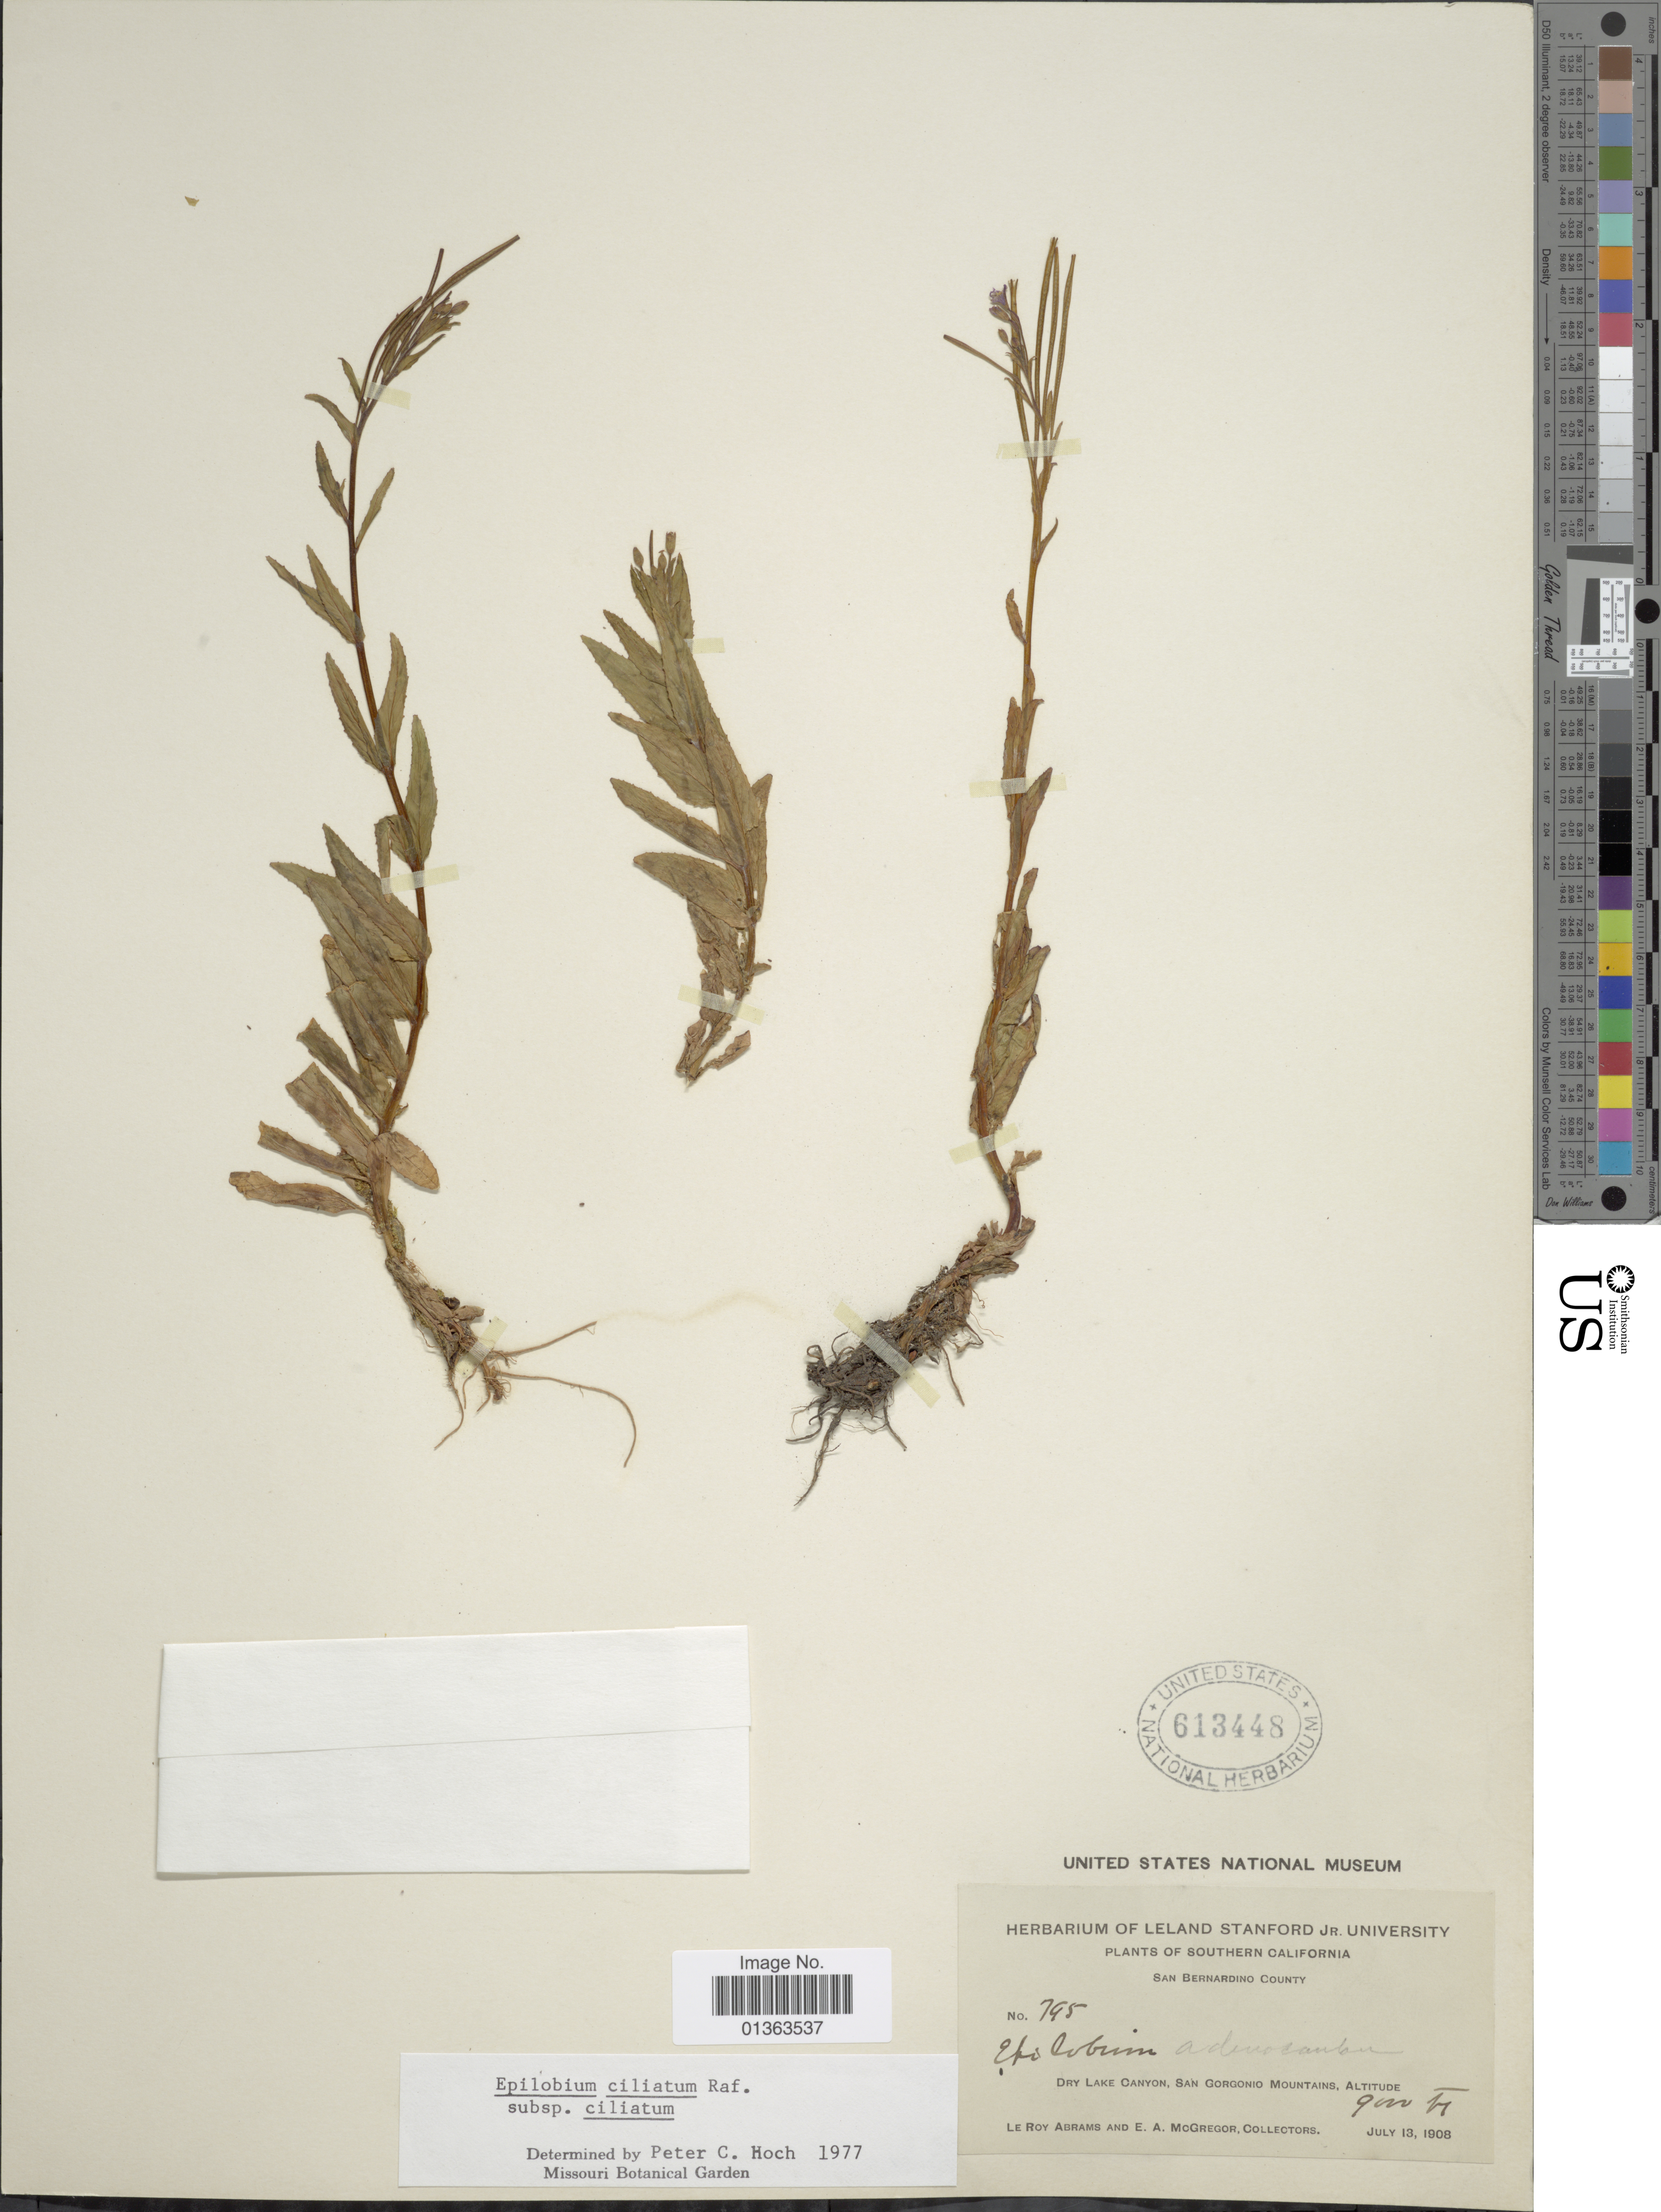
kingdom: Plantae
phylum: Tracheophyta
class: Magnoliopsida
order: Myrtales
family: Onagraceae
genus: Epilobium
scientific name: Epilobium ciliatum subsp. ciliatum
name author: Raf.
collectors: L. Abrams & E. A. McGregor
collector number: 795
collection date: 1908-07-13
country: United States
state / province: California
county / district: San Bernardino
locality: Southern California. San Bernardino County. Dry Lake Canyon, San Gorgonio Mountains.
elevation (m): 2743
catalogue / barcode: US 613448